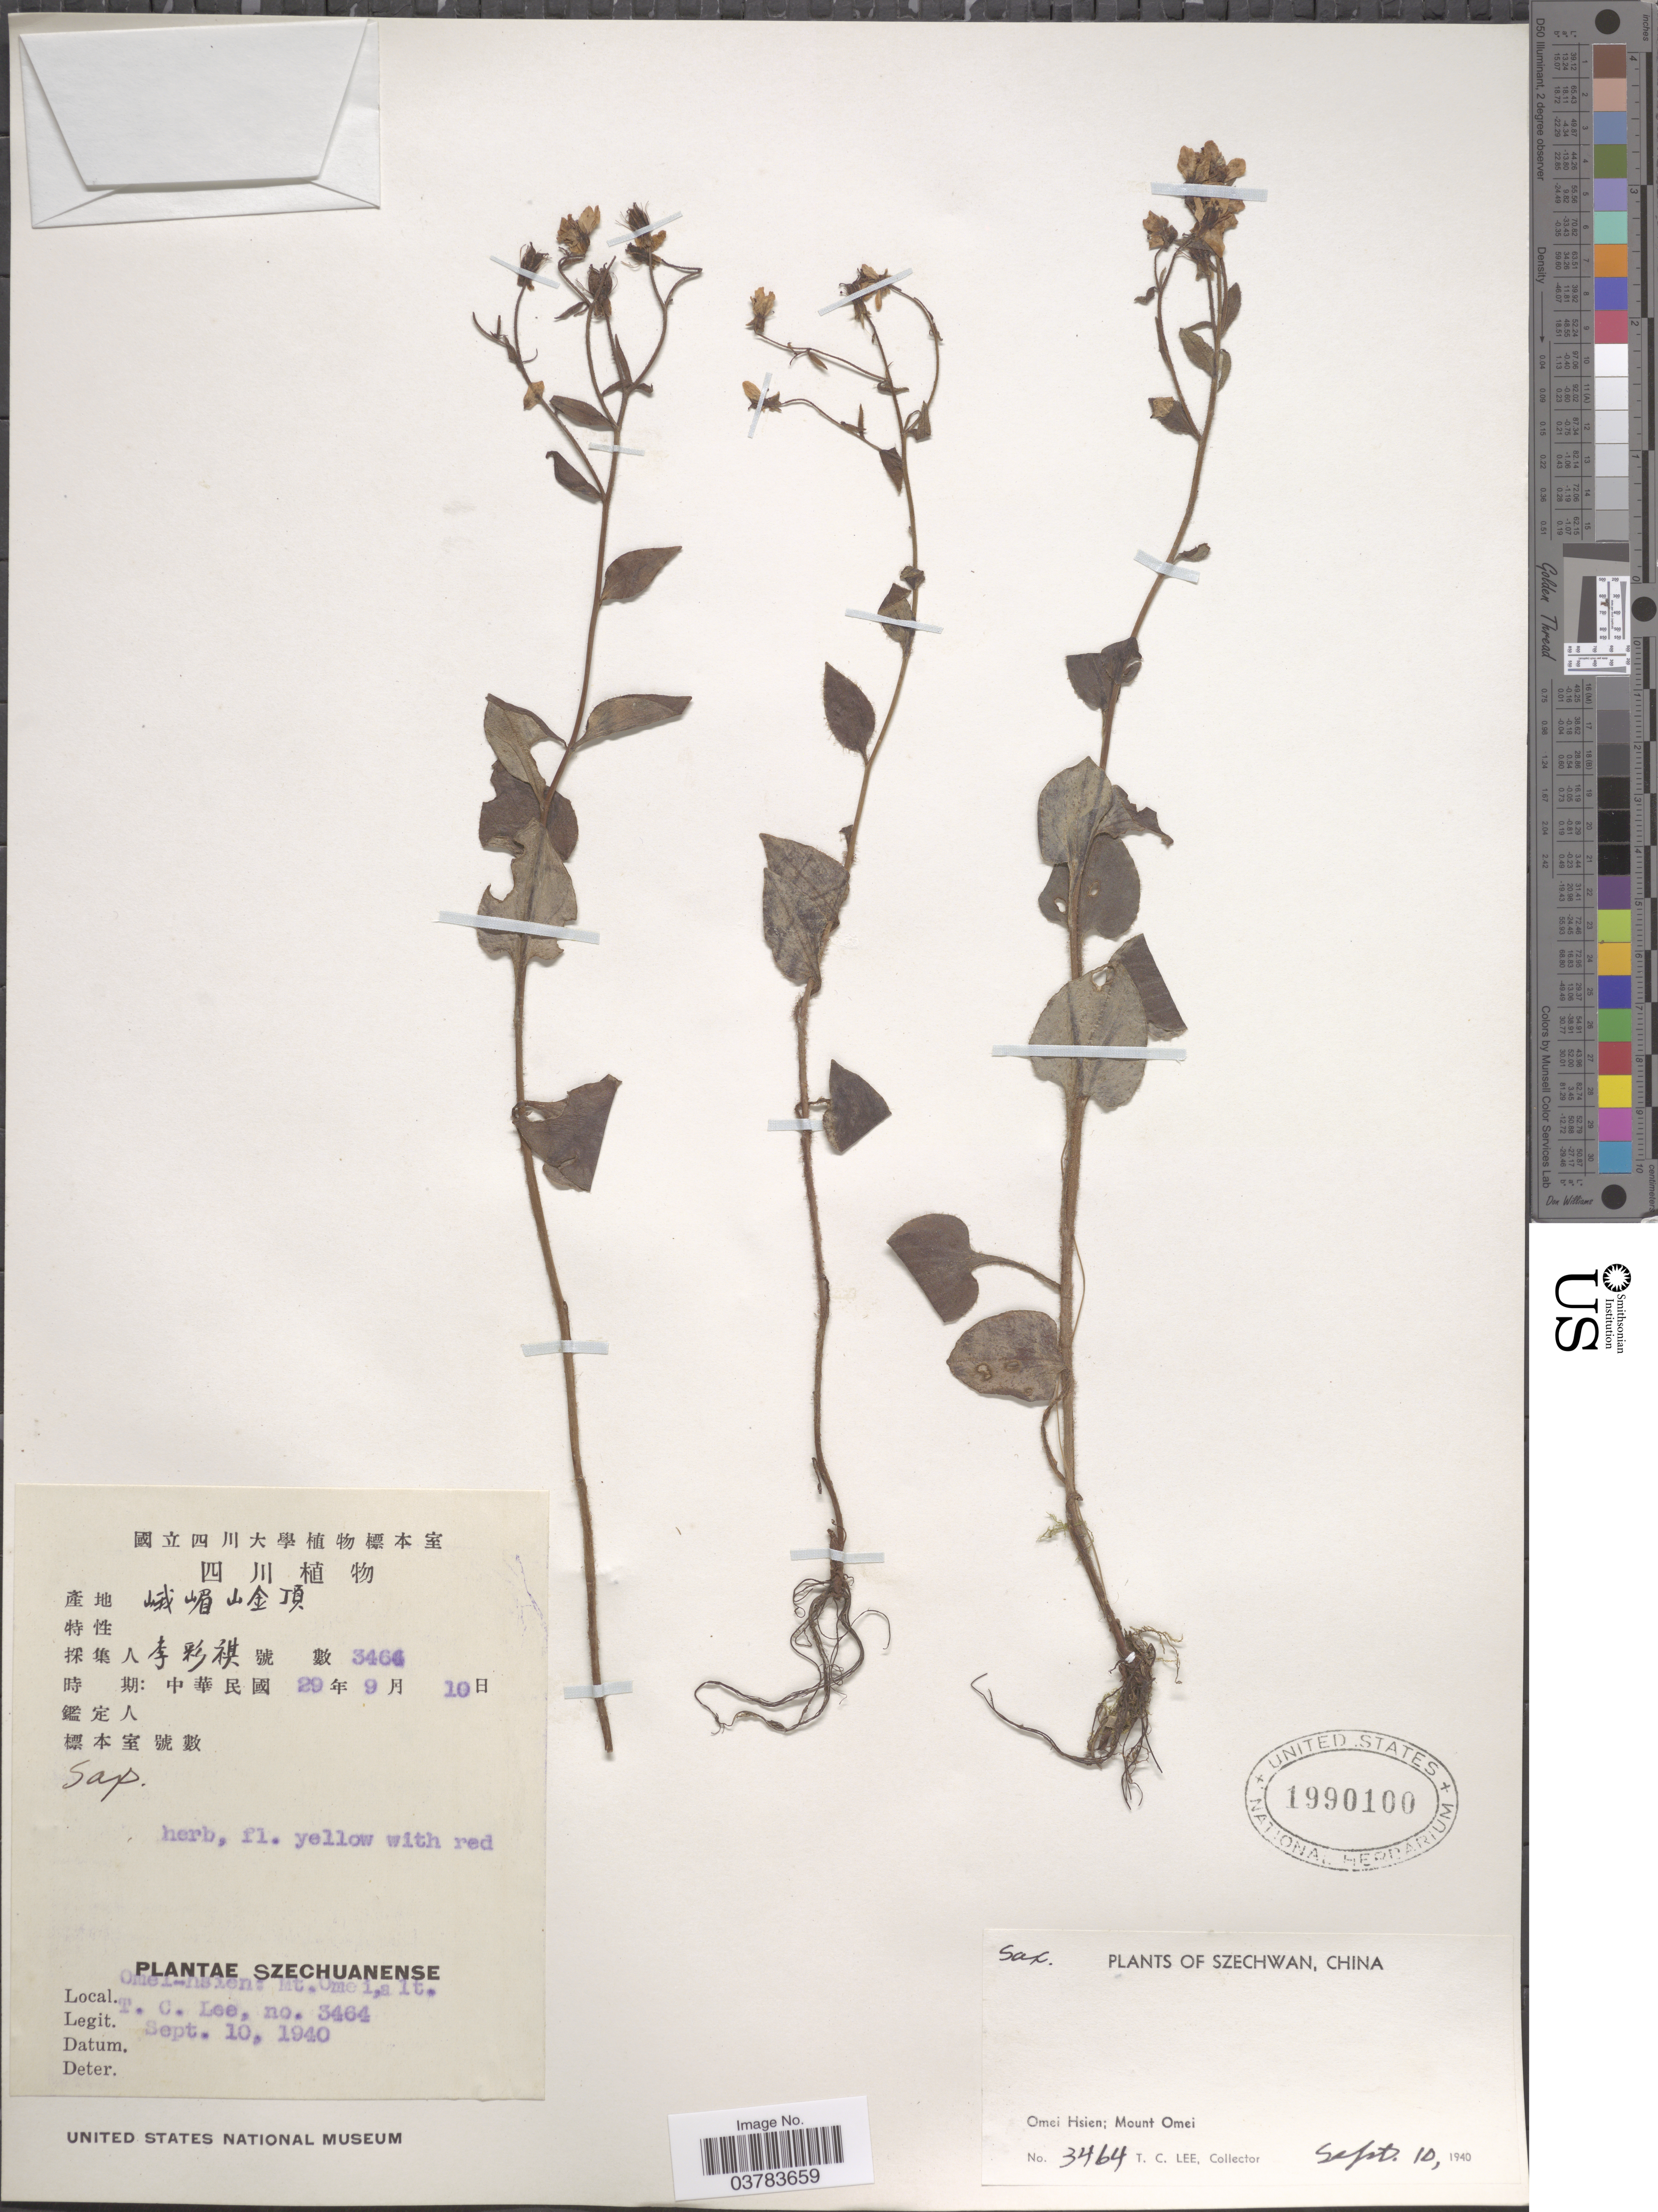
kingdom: Plantae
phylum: Tracheophyta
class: Magnoliopsida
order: Saxifragales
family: Saxifragaceae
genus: Saxifraga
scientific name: Saxifraga sp.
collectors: T. Lee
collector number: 3464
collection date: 1940-09-10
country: China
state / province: Sichuan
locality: Szechwan. Omei Hsien; Mount Omei.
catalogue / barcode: US 1990100